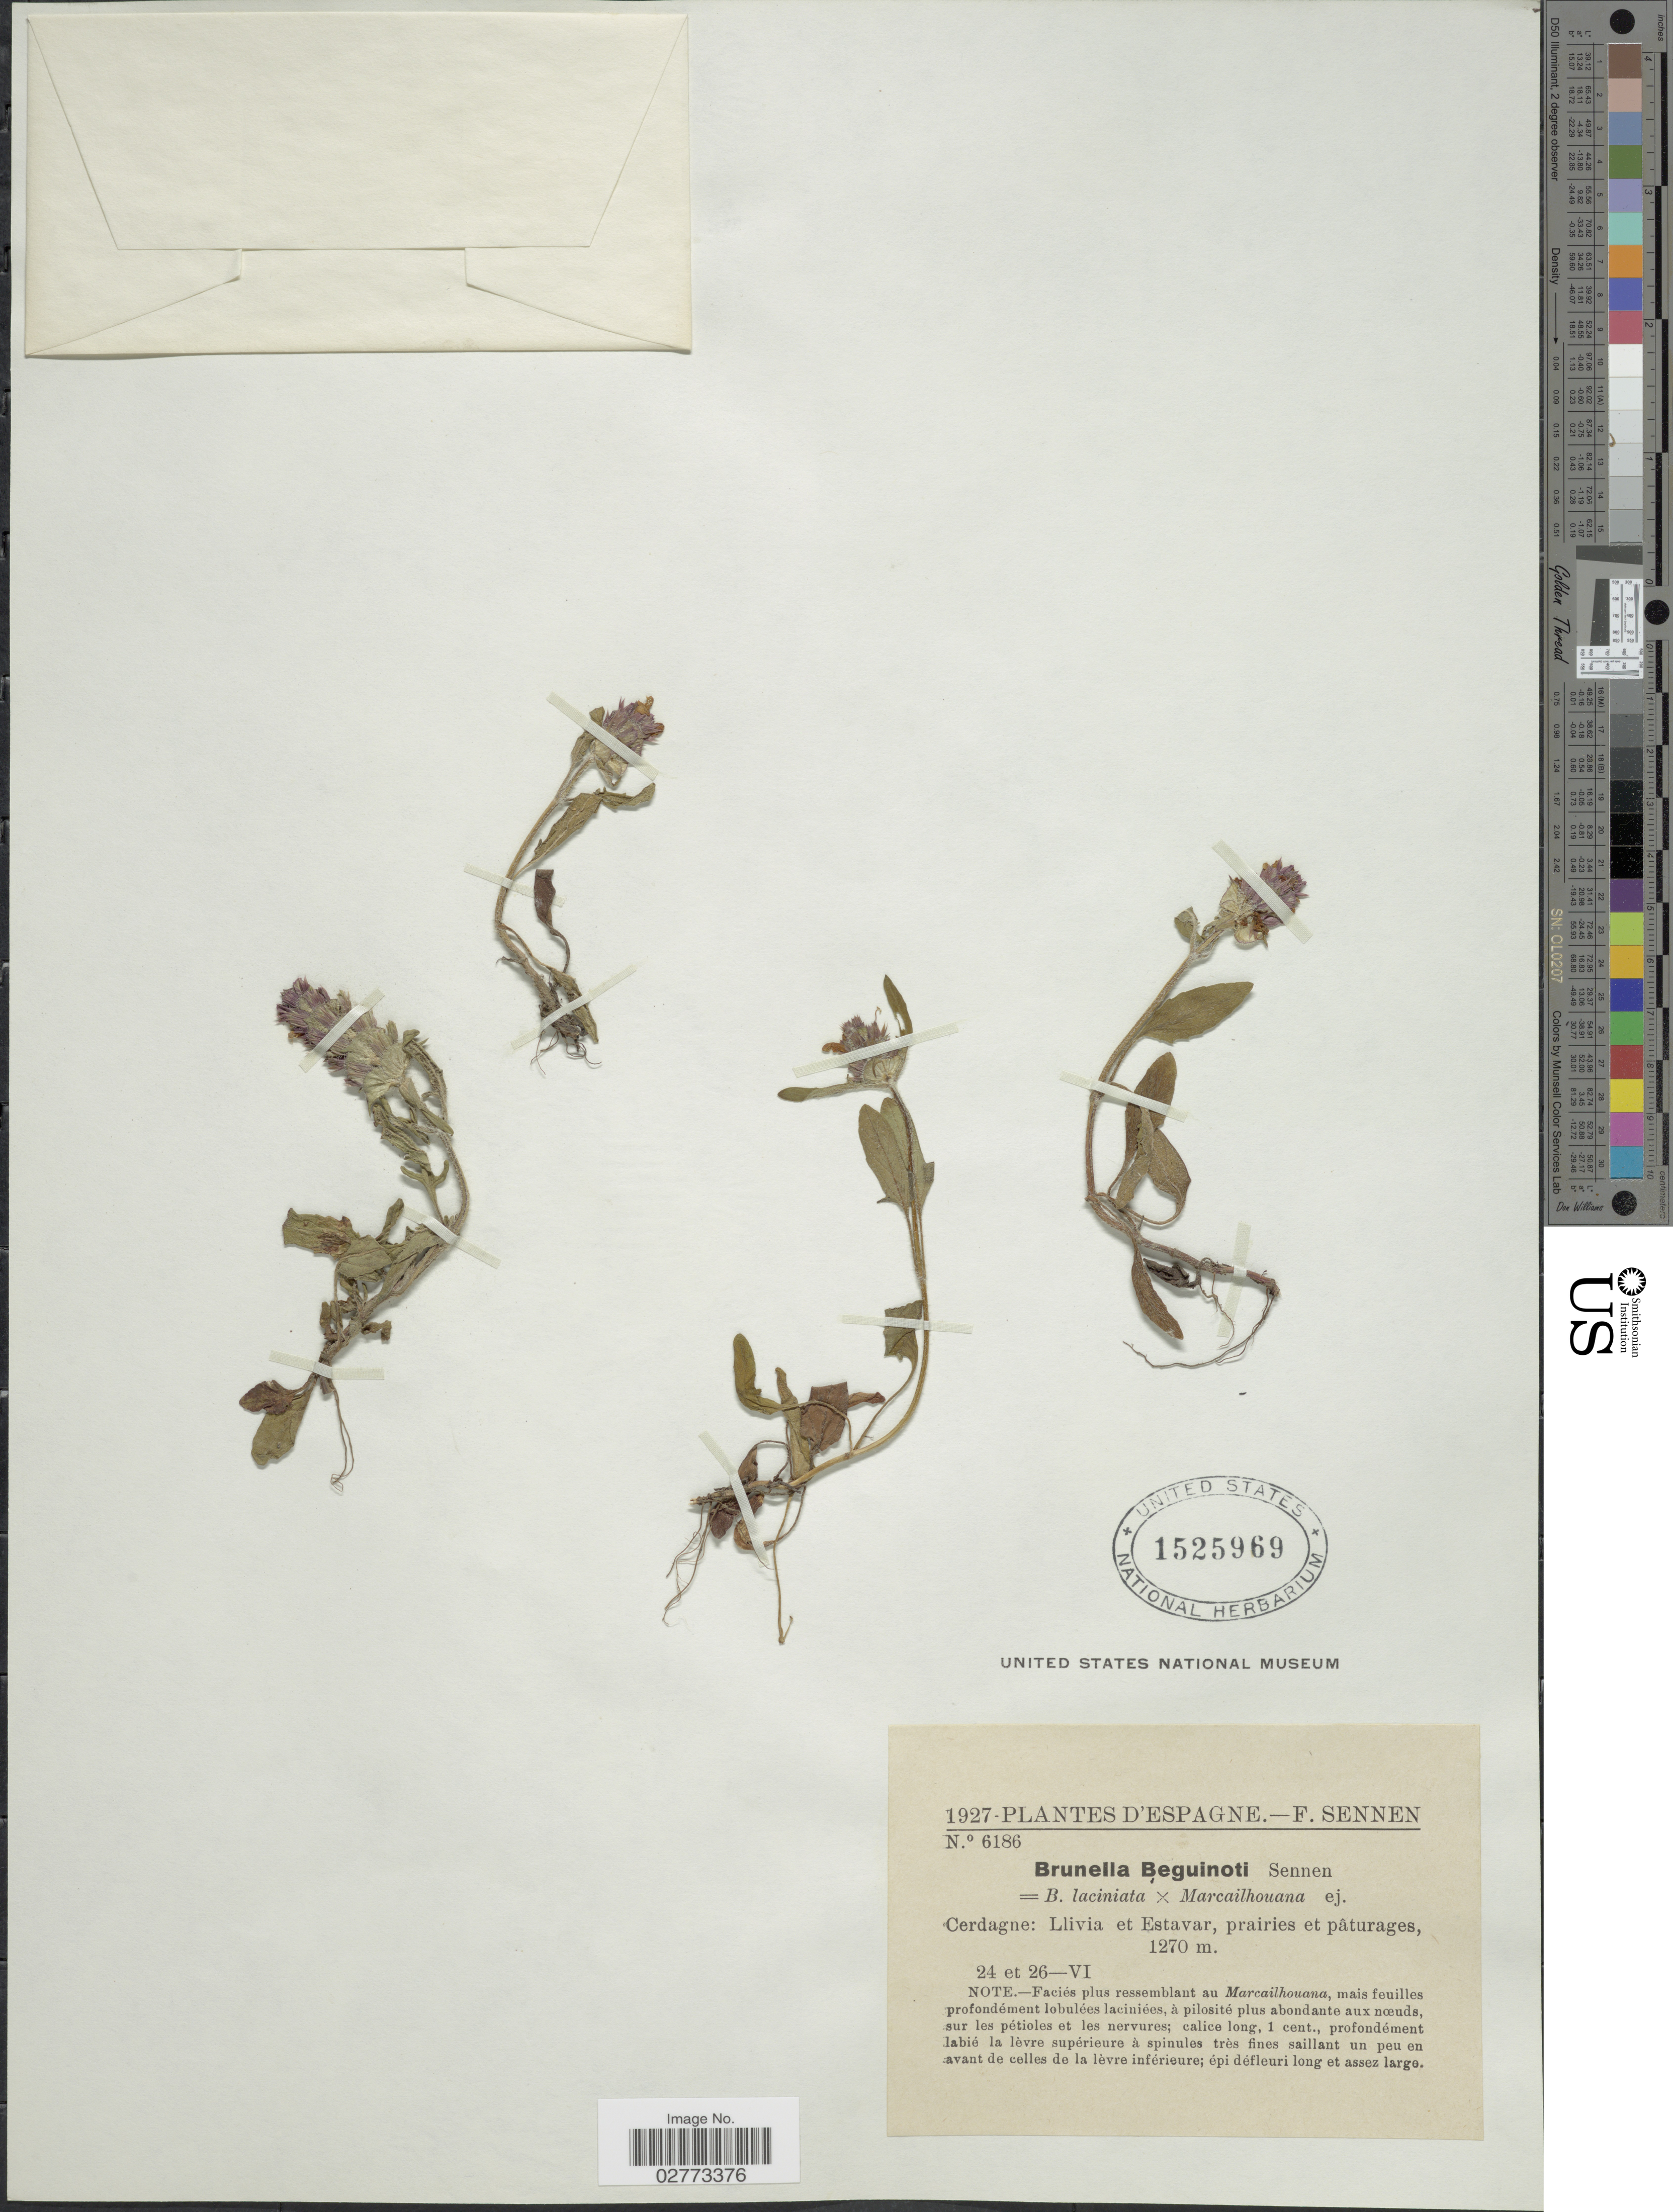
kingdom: Plantae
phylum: Tracheophyta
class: Magnoliopsida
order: Lamiales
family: Lamiaceae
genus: Prunella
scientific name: Prunella beguinotii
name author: Sennen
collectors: E. Sennen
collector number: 6186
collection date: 1927-06-24/1927-06-26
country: Spain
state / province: Islas Baleares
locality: Espagne. Cerdagne: Llivia et Estavar, prairies et pâturages.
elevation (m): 1270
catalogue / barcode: US 1525969